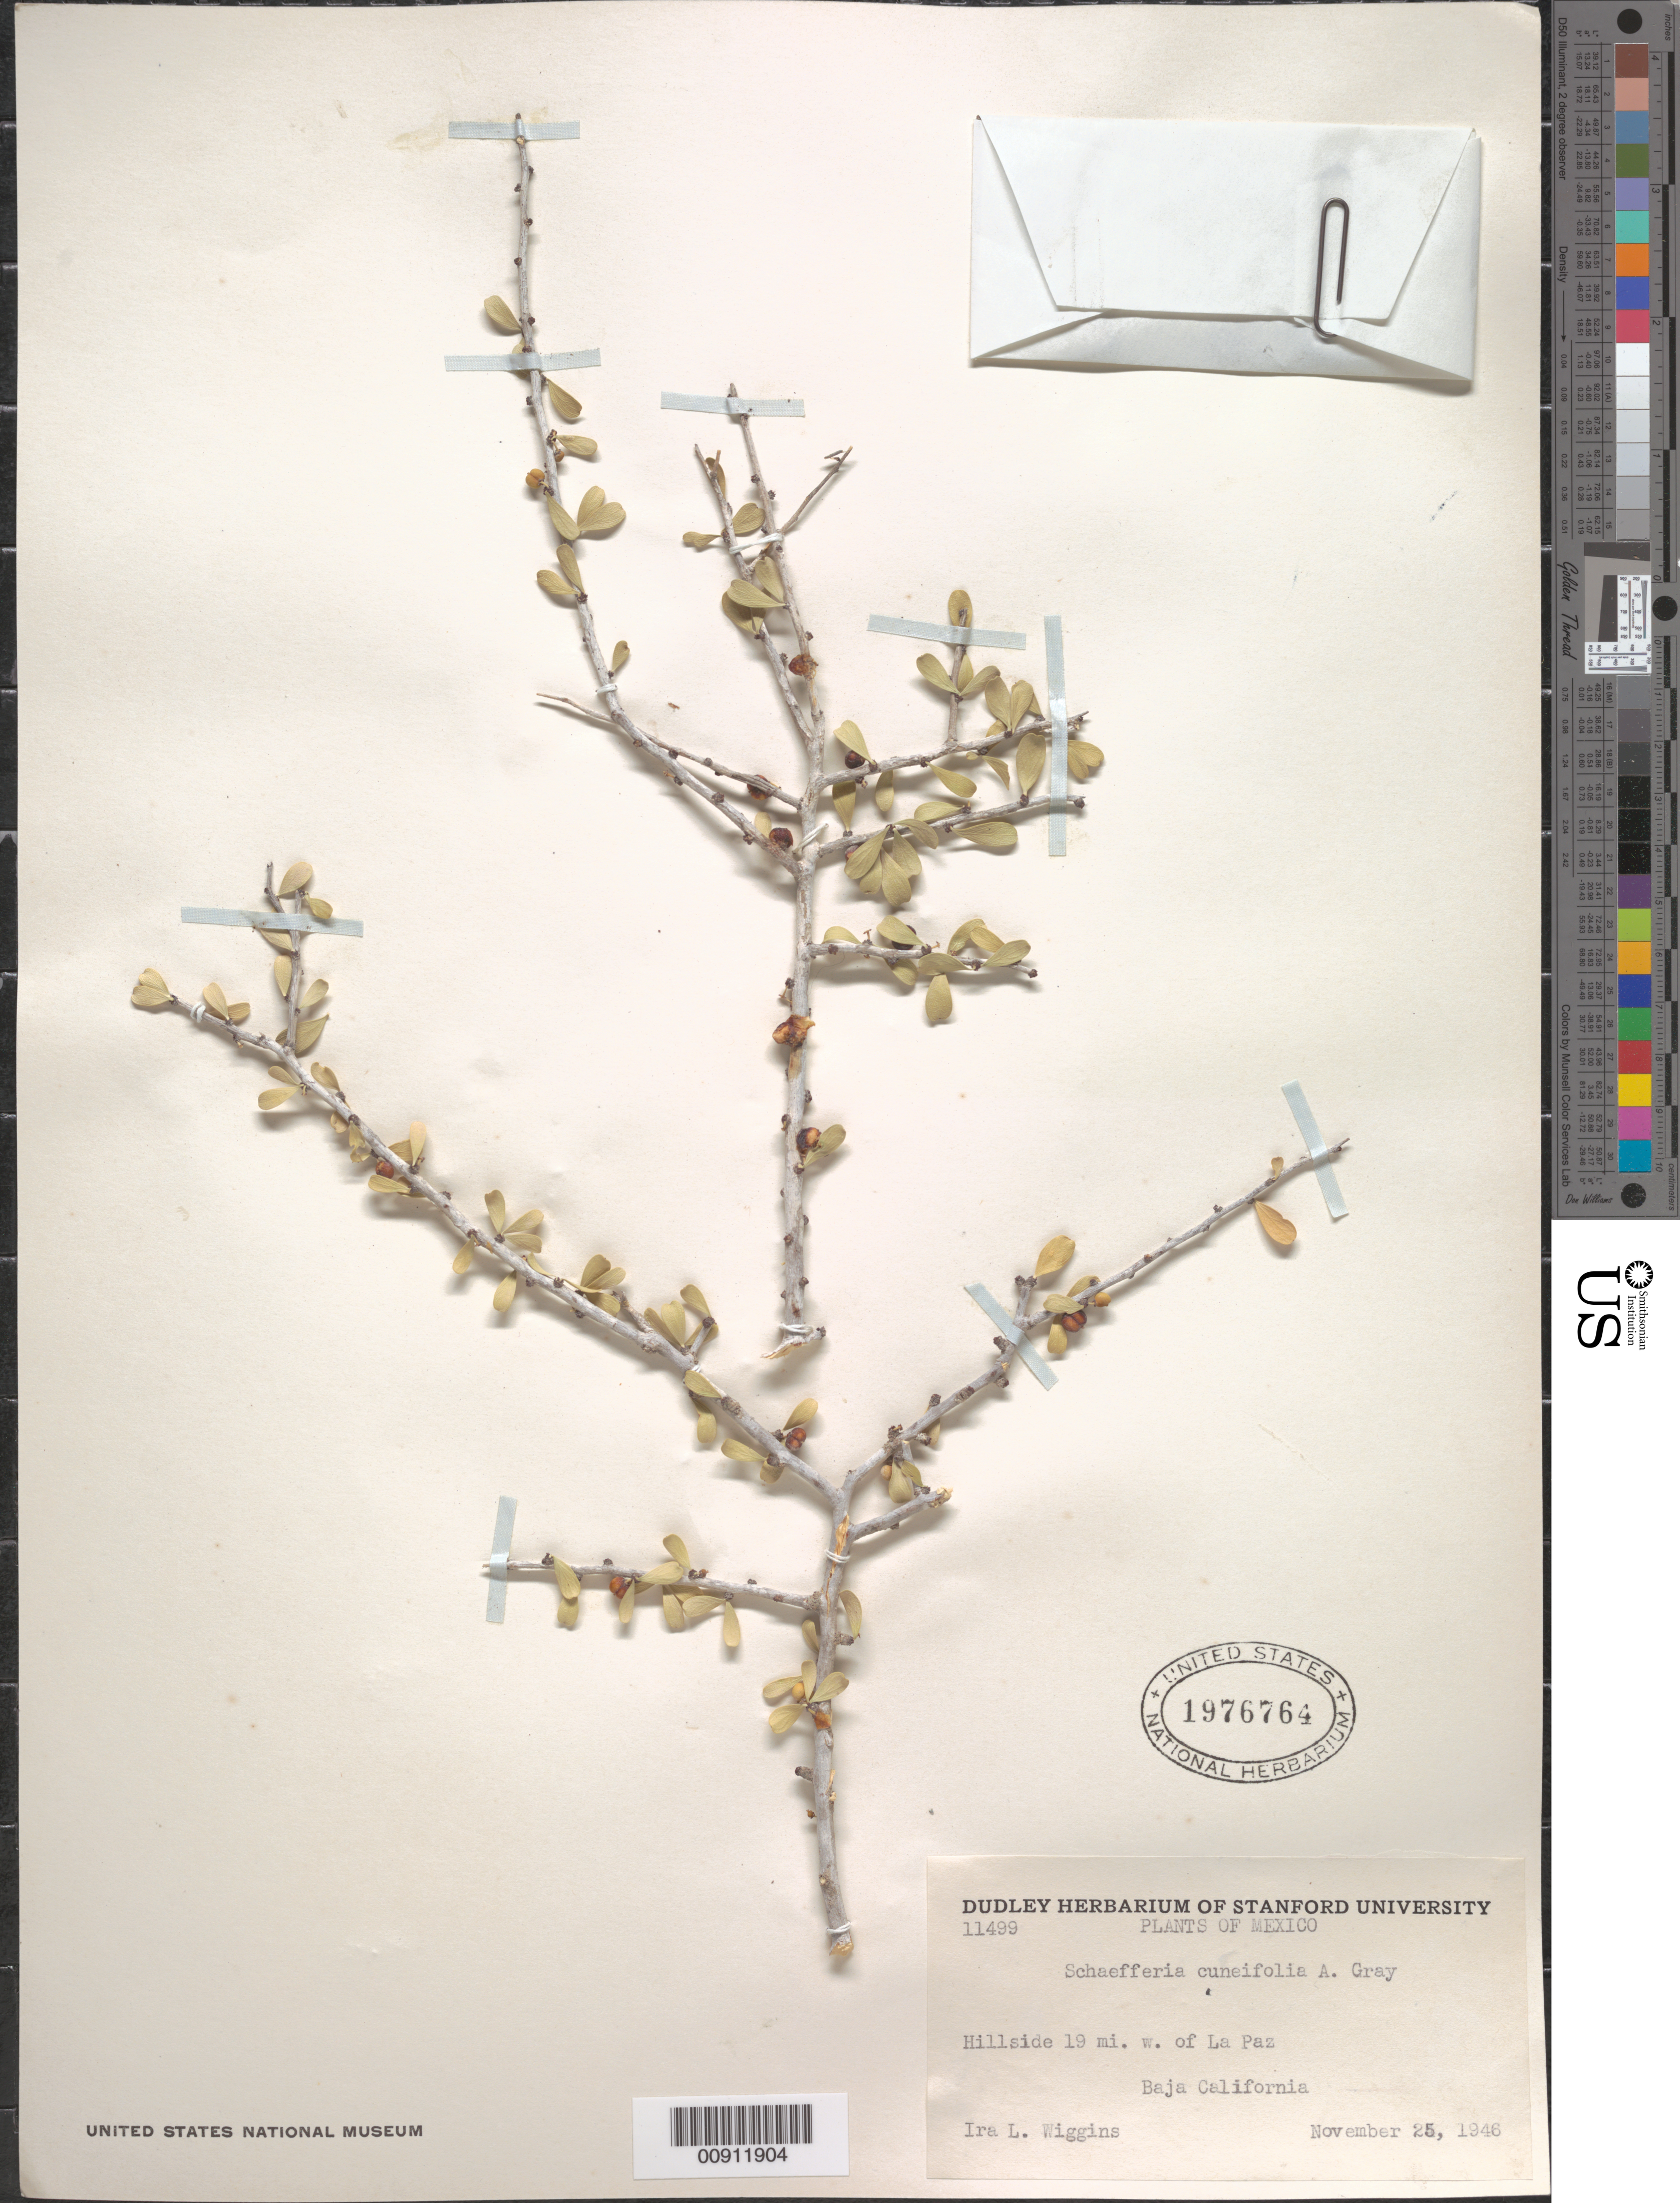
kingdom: Plantae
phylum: Tracheophyta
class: Magnoliopsida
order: Celastrales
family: Celastraceae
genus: Schaefferia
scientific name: Schaefferia cuneifolia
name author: A. Gray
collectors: I. L. Wiggins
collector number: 11499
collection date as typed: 25 Nov 1946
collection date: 1946-11-25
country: Mexico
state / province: Baja California Sur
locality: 19 mi. W of La Paz, Baja California Sur.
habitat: Hillside.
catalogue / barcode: US 1976764